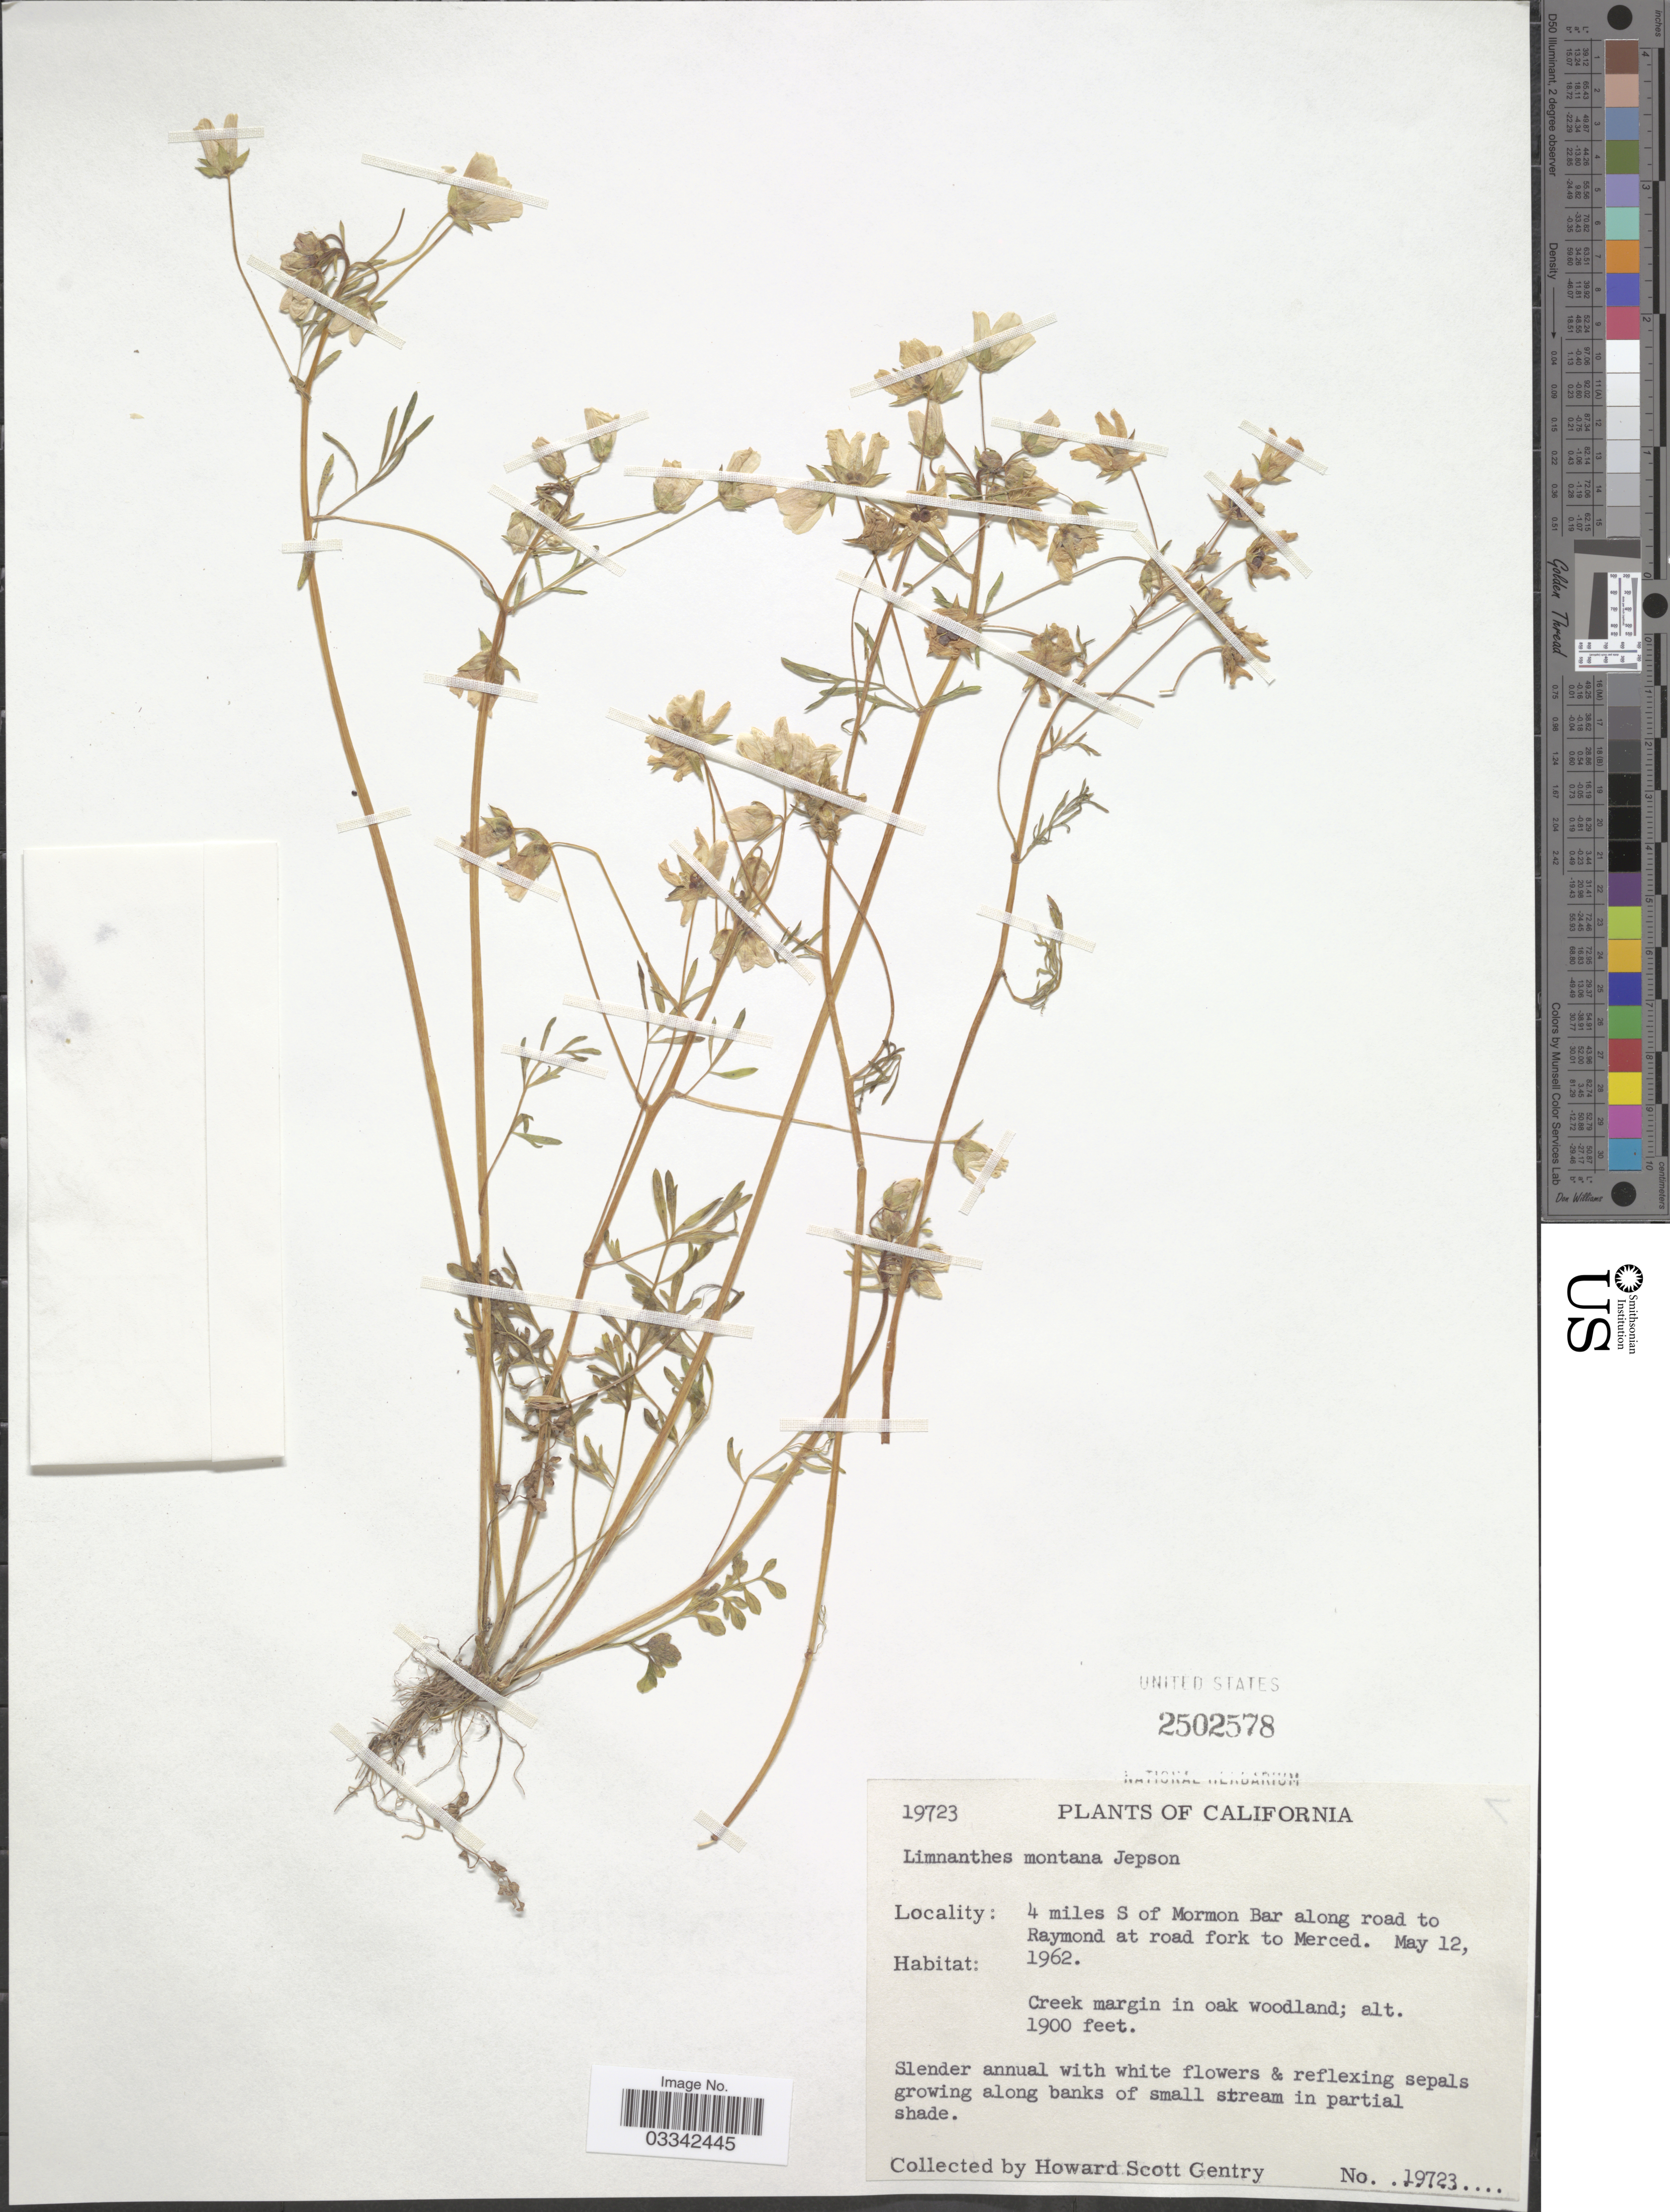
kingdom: Plantae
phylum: Tracheophyta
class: Magnoliopsida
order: Brassicales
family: Limnanthaceae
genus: Limnanthes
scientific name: Limnanthes montana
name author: Jeps.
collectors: H. S. Gentry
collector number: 19723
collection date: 1962-05-12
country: United States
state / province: California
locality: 4 miles S of Mormon Bar along road to Raymond at road fork to Merced.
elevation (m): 579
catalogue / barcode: US 2502578